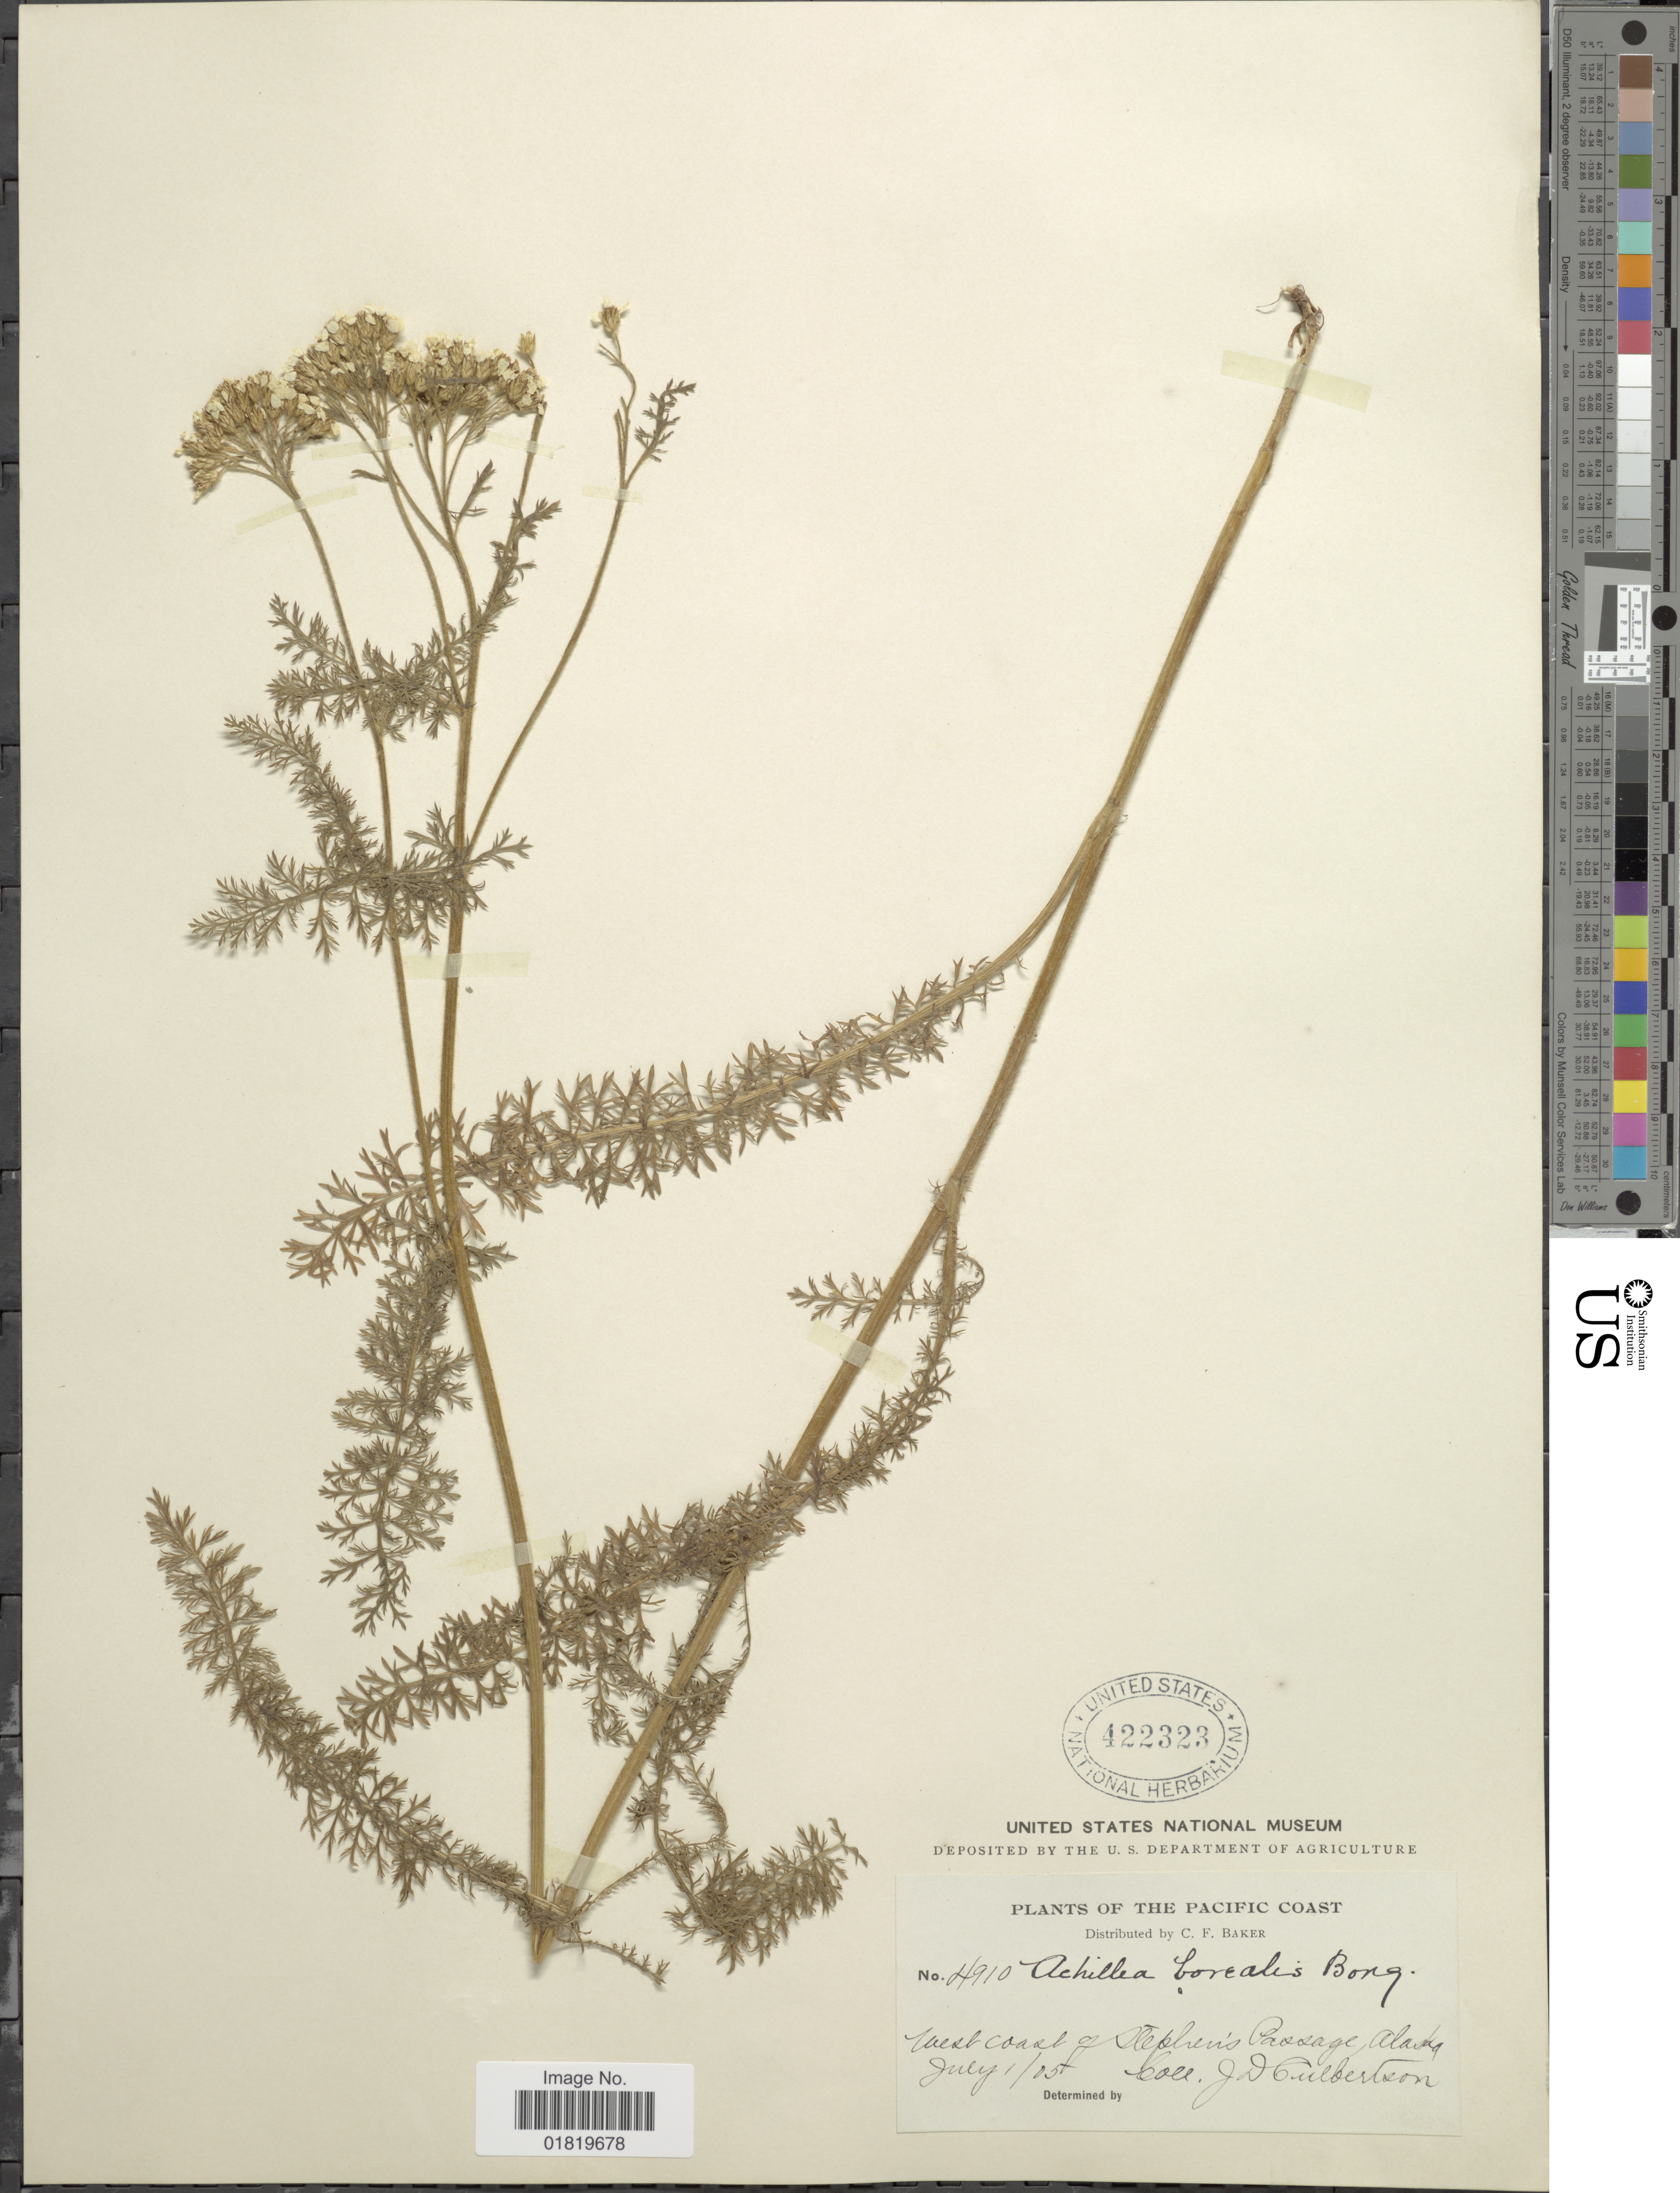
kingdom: Plantae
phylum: Tracheophyta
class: Magnoliopsida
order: Asterales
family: Asteraceae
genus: Achillea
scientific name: Achillea borealis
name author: Bong.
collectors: J. Culberton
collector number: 4910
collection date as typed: Transcribed d/m/y: 1/7/5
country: United States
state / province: Alaska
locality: Pacific Coast, West Coast of Stephens Passage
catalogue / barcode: US 422323